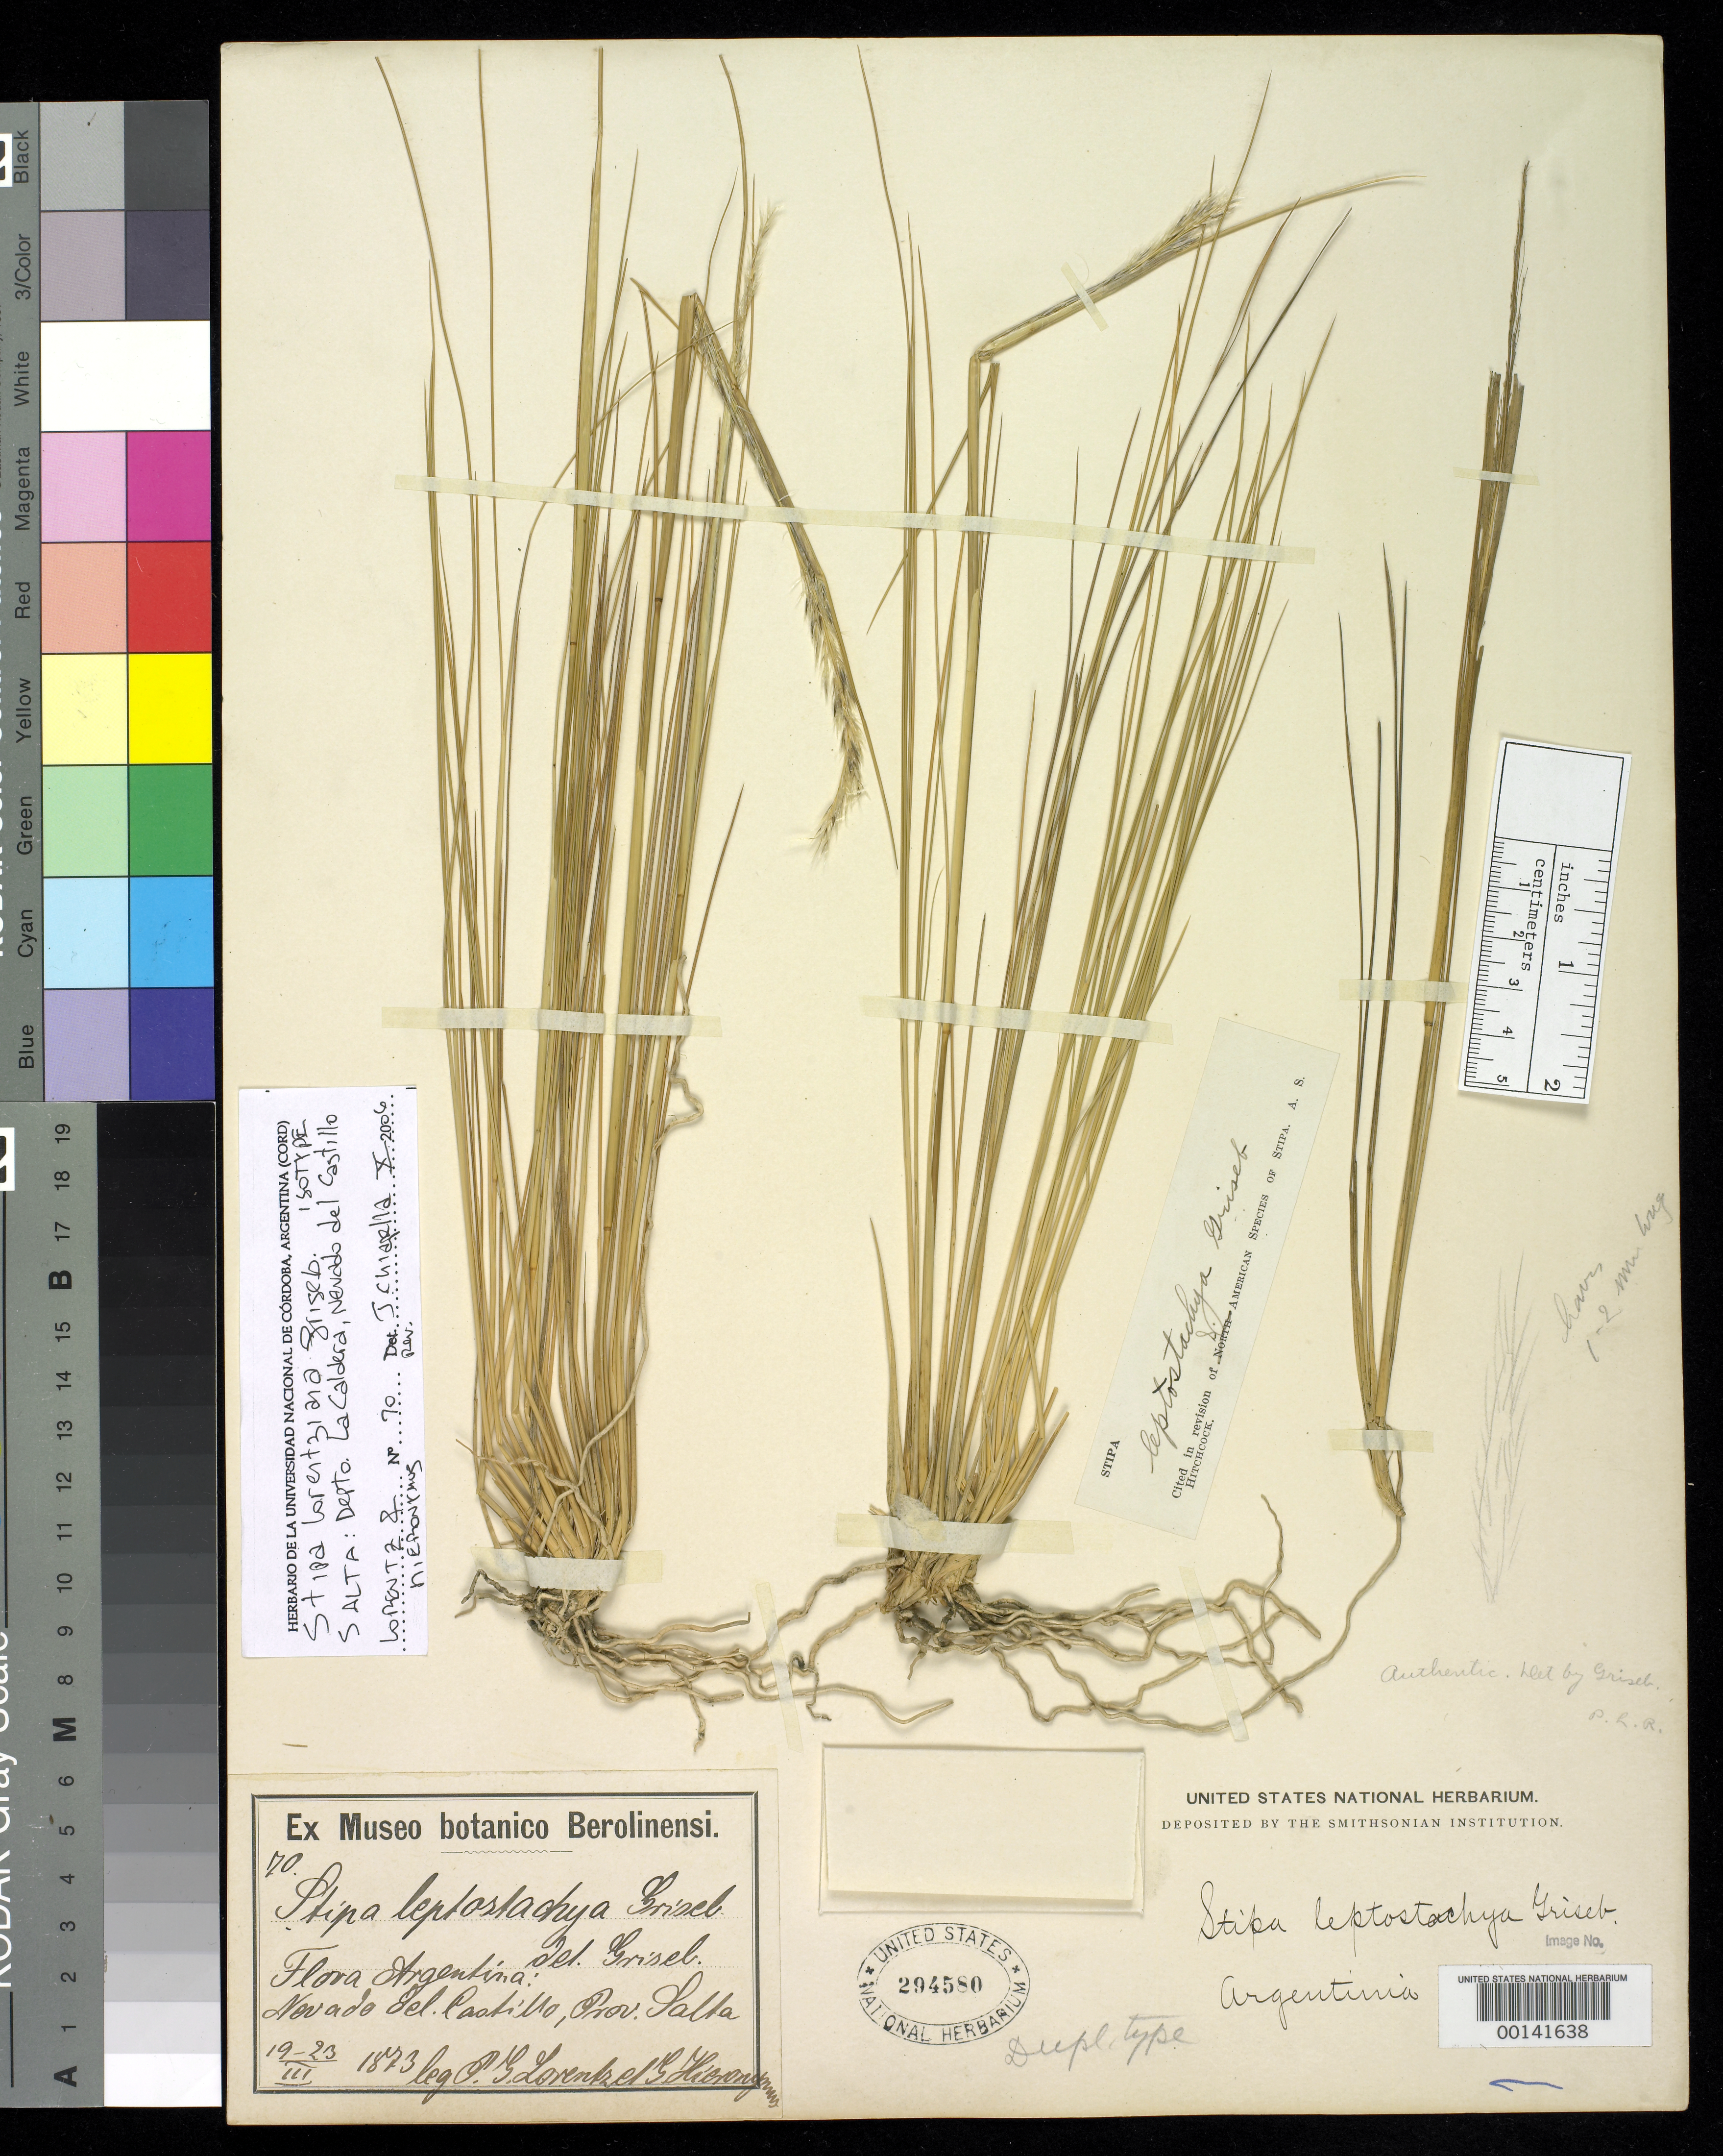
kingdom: Plantae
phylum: Tracheophyta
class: Liliopsida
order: Poales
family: Poaceae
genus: Stipa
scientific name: Stipa leptostachya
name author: Griseb.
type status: Isotype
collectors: P. G. Lorentz & G. H. Hieronymus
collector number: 70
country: Argentina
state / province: Salta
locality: Nevado del Castillo.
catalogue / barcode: US 294580